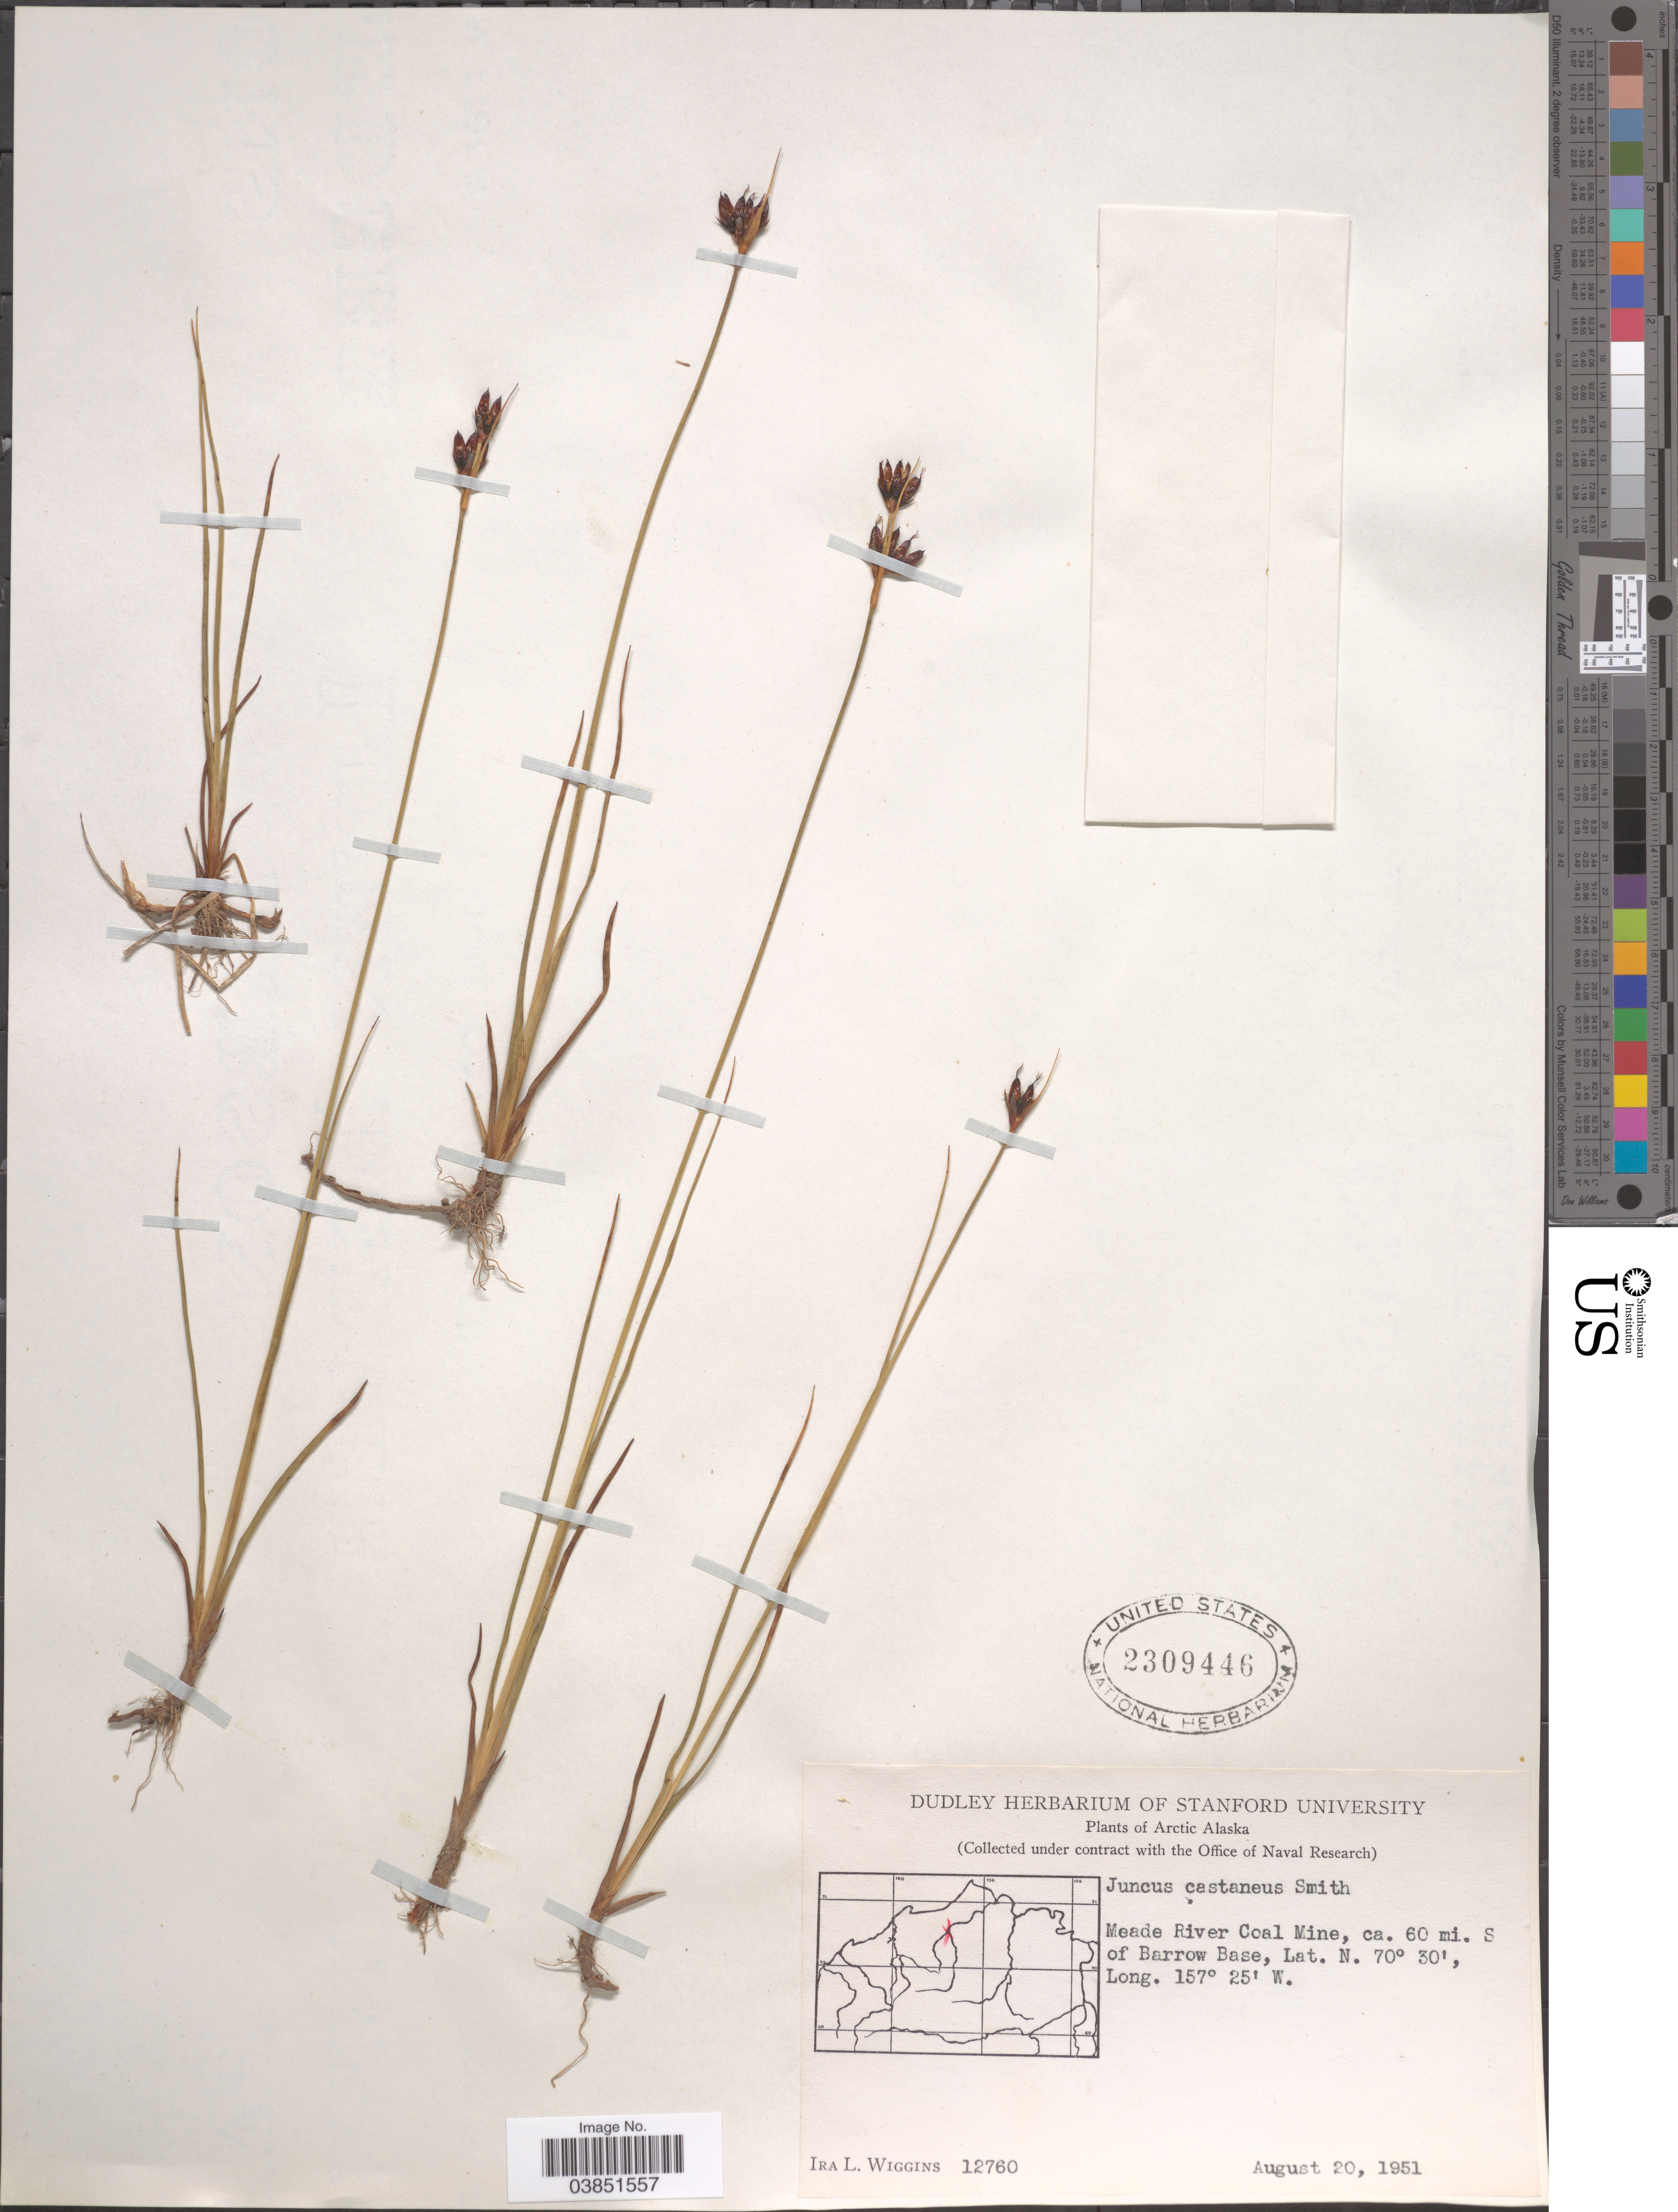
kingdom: Plantae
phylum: Tracheophyta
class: Liliopsida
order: Poales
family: Juncaceae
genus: Juncus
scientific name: Juncus castaneus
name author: Sm.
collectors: I. L. Wiggins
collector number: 12760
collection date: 1951-08-20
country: United States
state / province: Alaska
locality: Arctic Alaska. Meade River Coal Mine, ca. 60 mi. S of Barrow Base.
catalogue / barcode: US 2309446